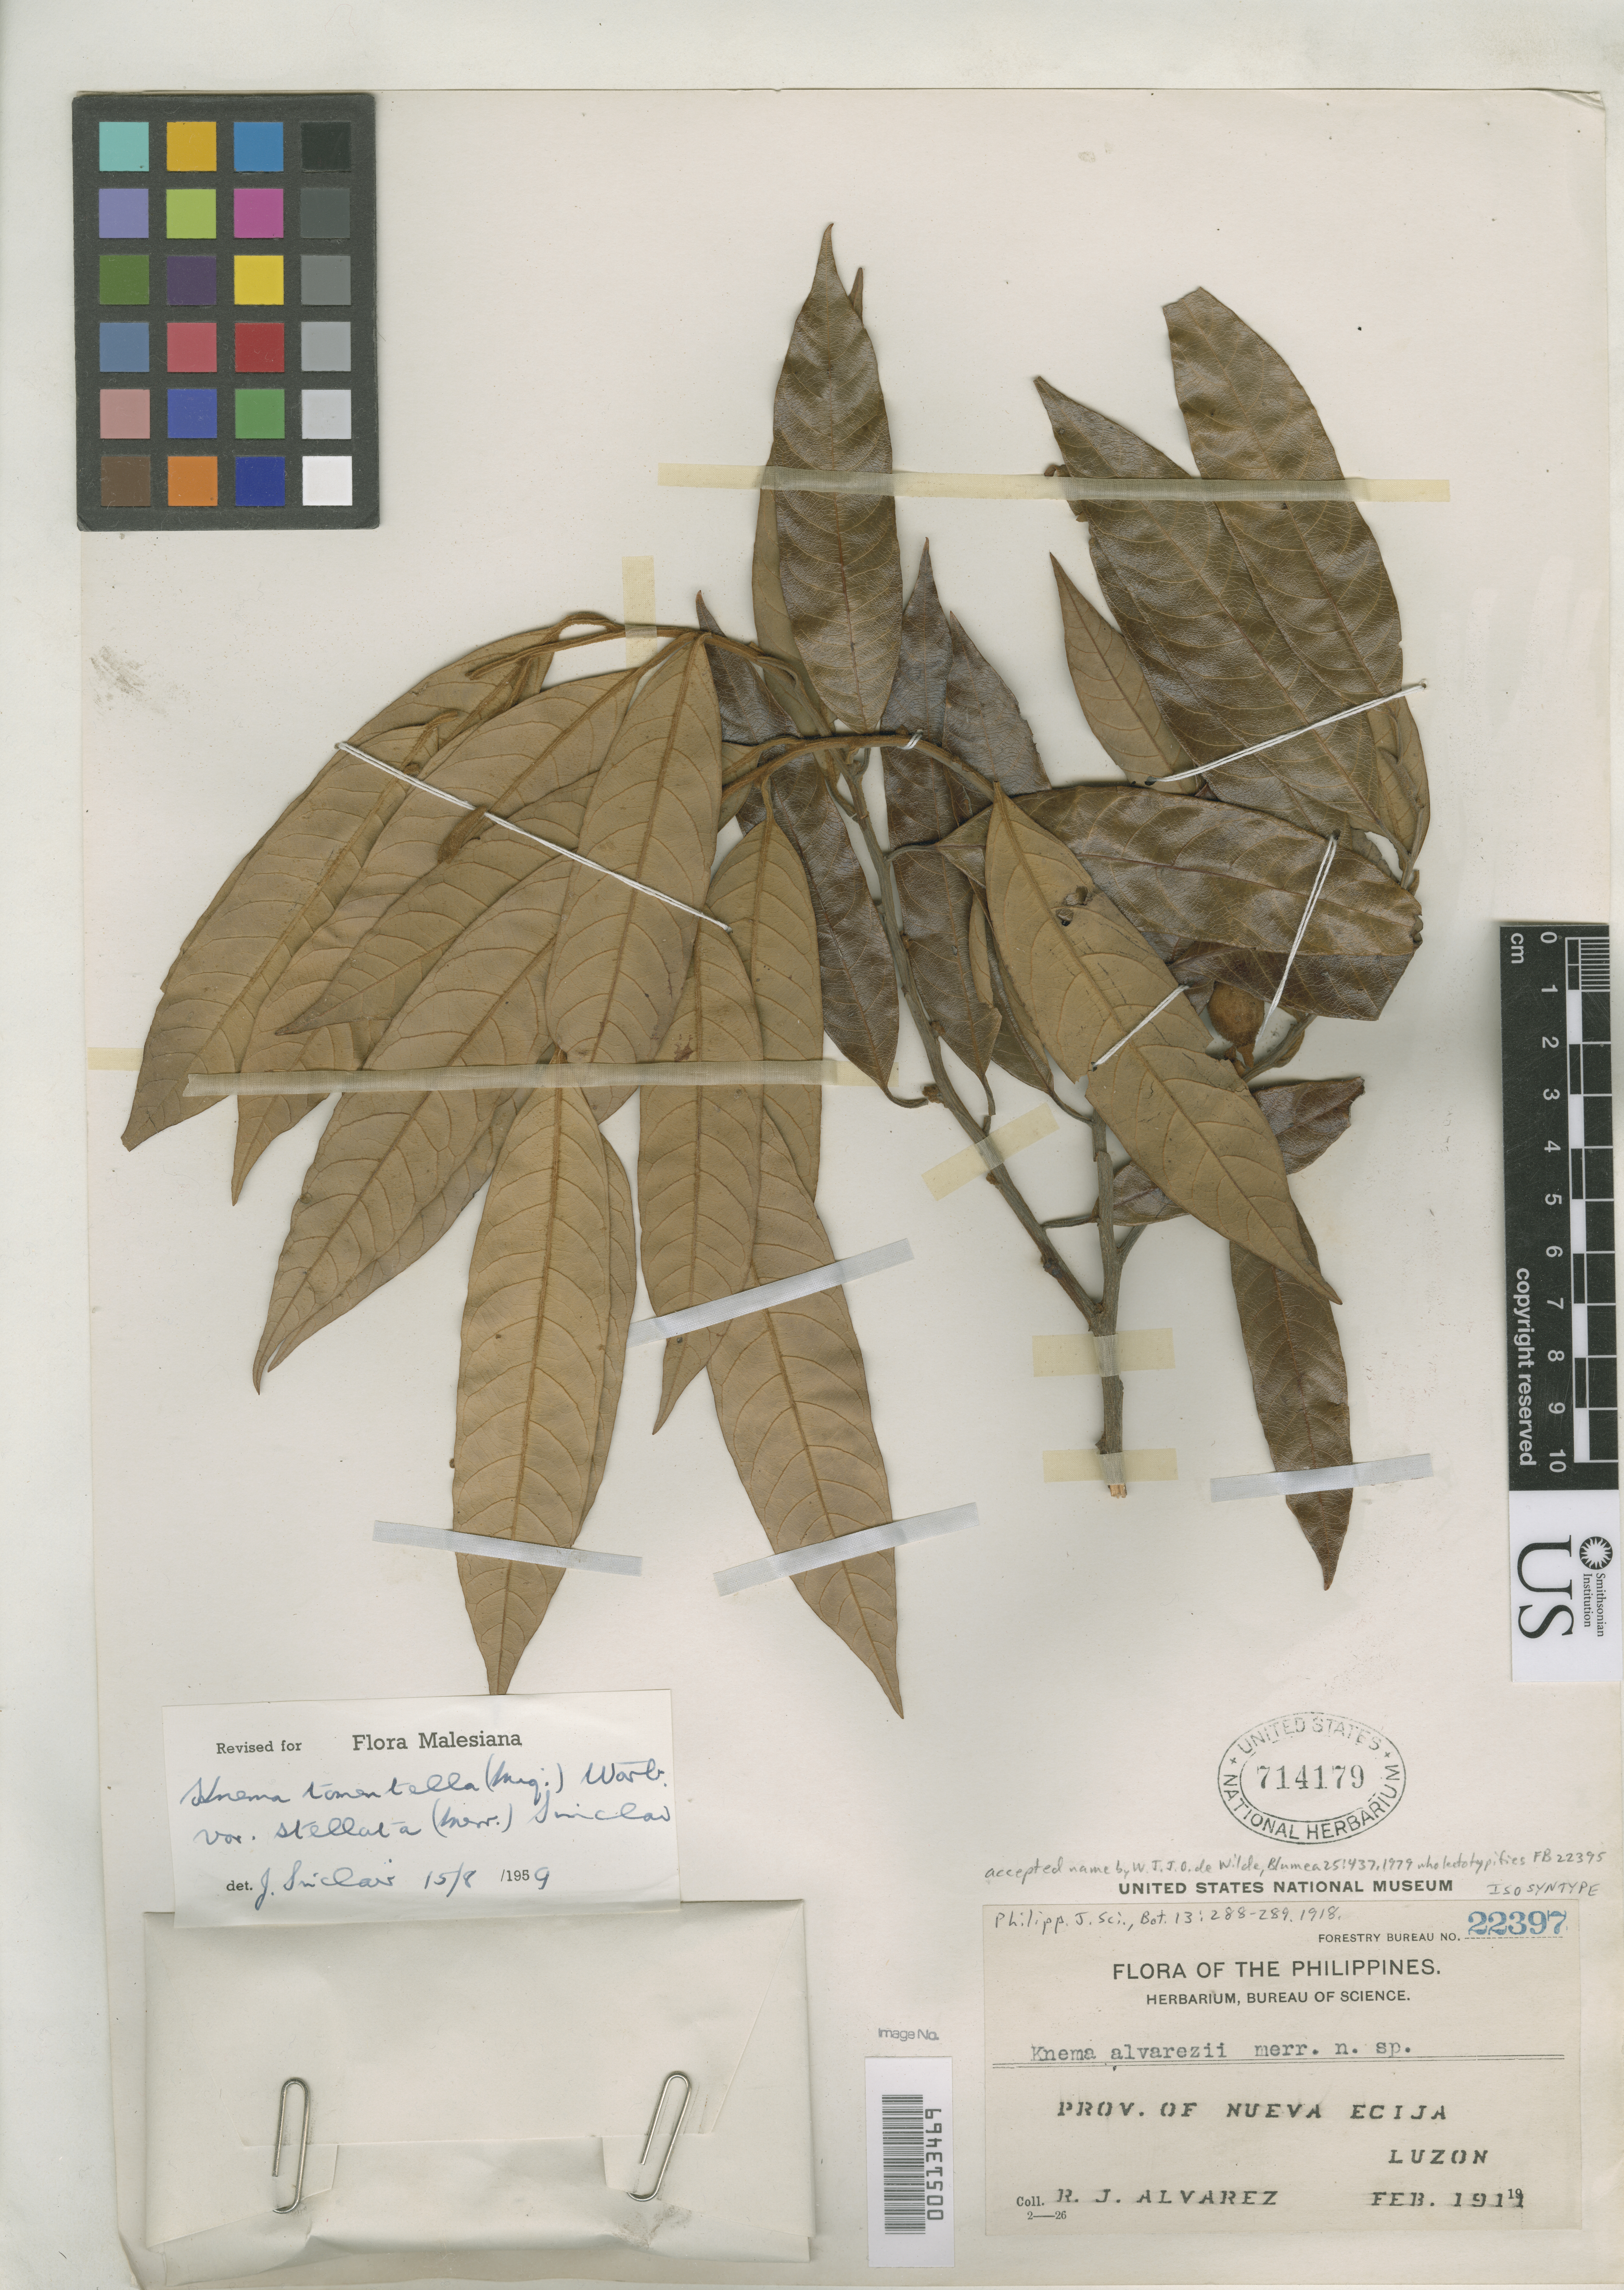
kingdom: Plantae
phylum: Tracheophyta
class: Magnoliopsida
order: Magnoliales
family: Myristicaceae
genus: Knema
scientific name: Knema alvarezii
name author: Merr.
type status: Isosyntype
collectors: R. Alvarez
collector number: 22397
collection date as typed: Feb 1919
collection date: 1919-02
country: Philippines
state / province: Central Luzon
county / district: Nueva Ecija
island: Luzon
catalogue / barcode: US 714179